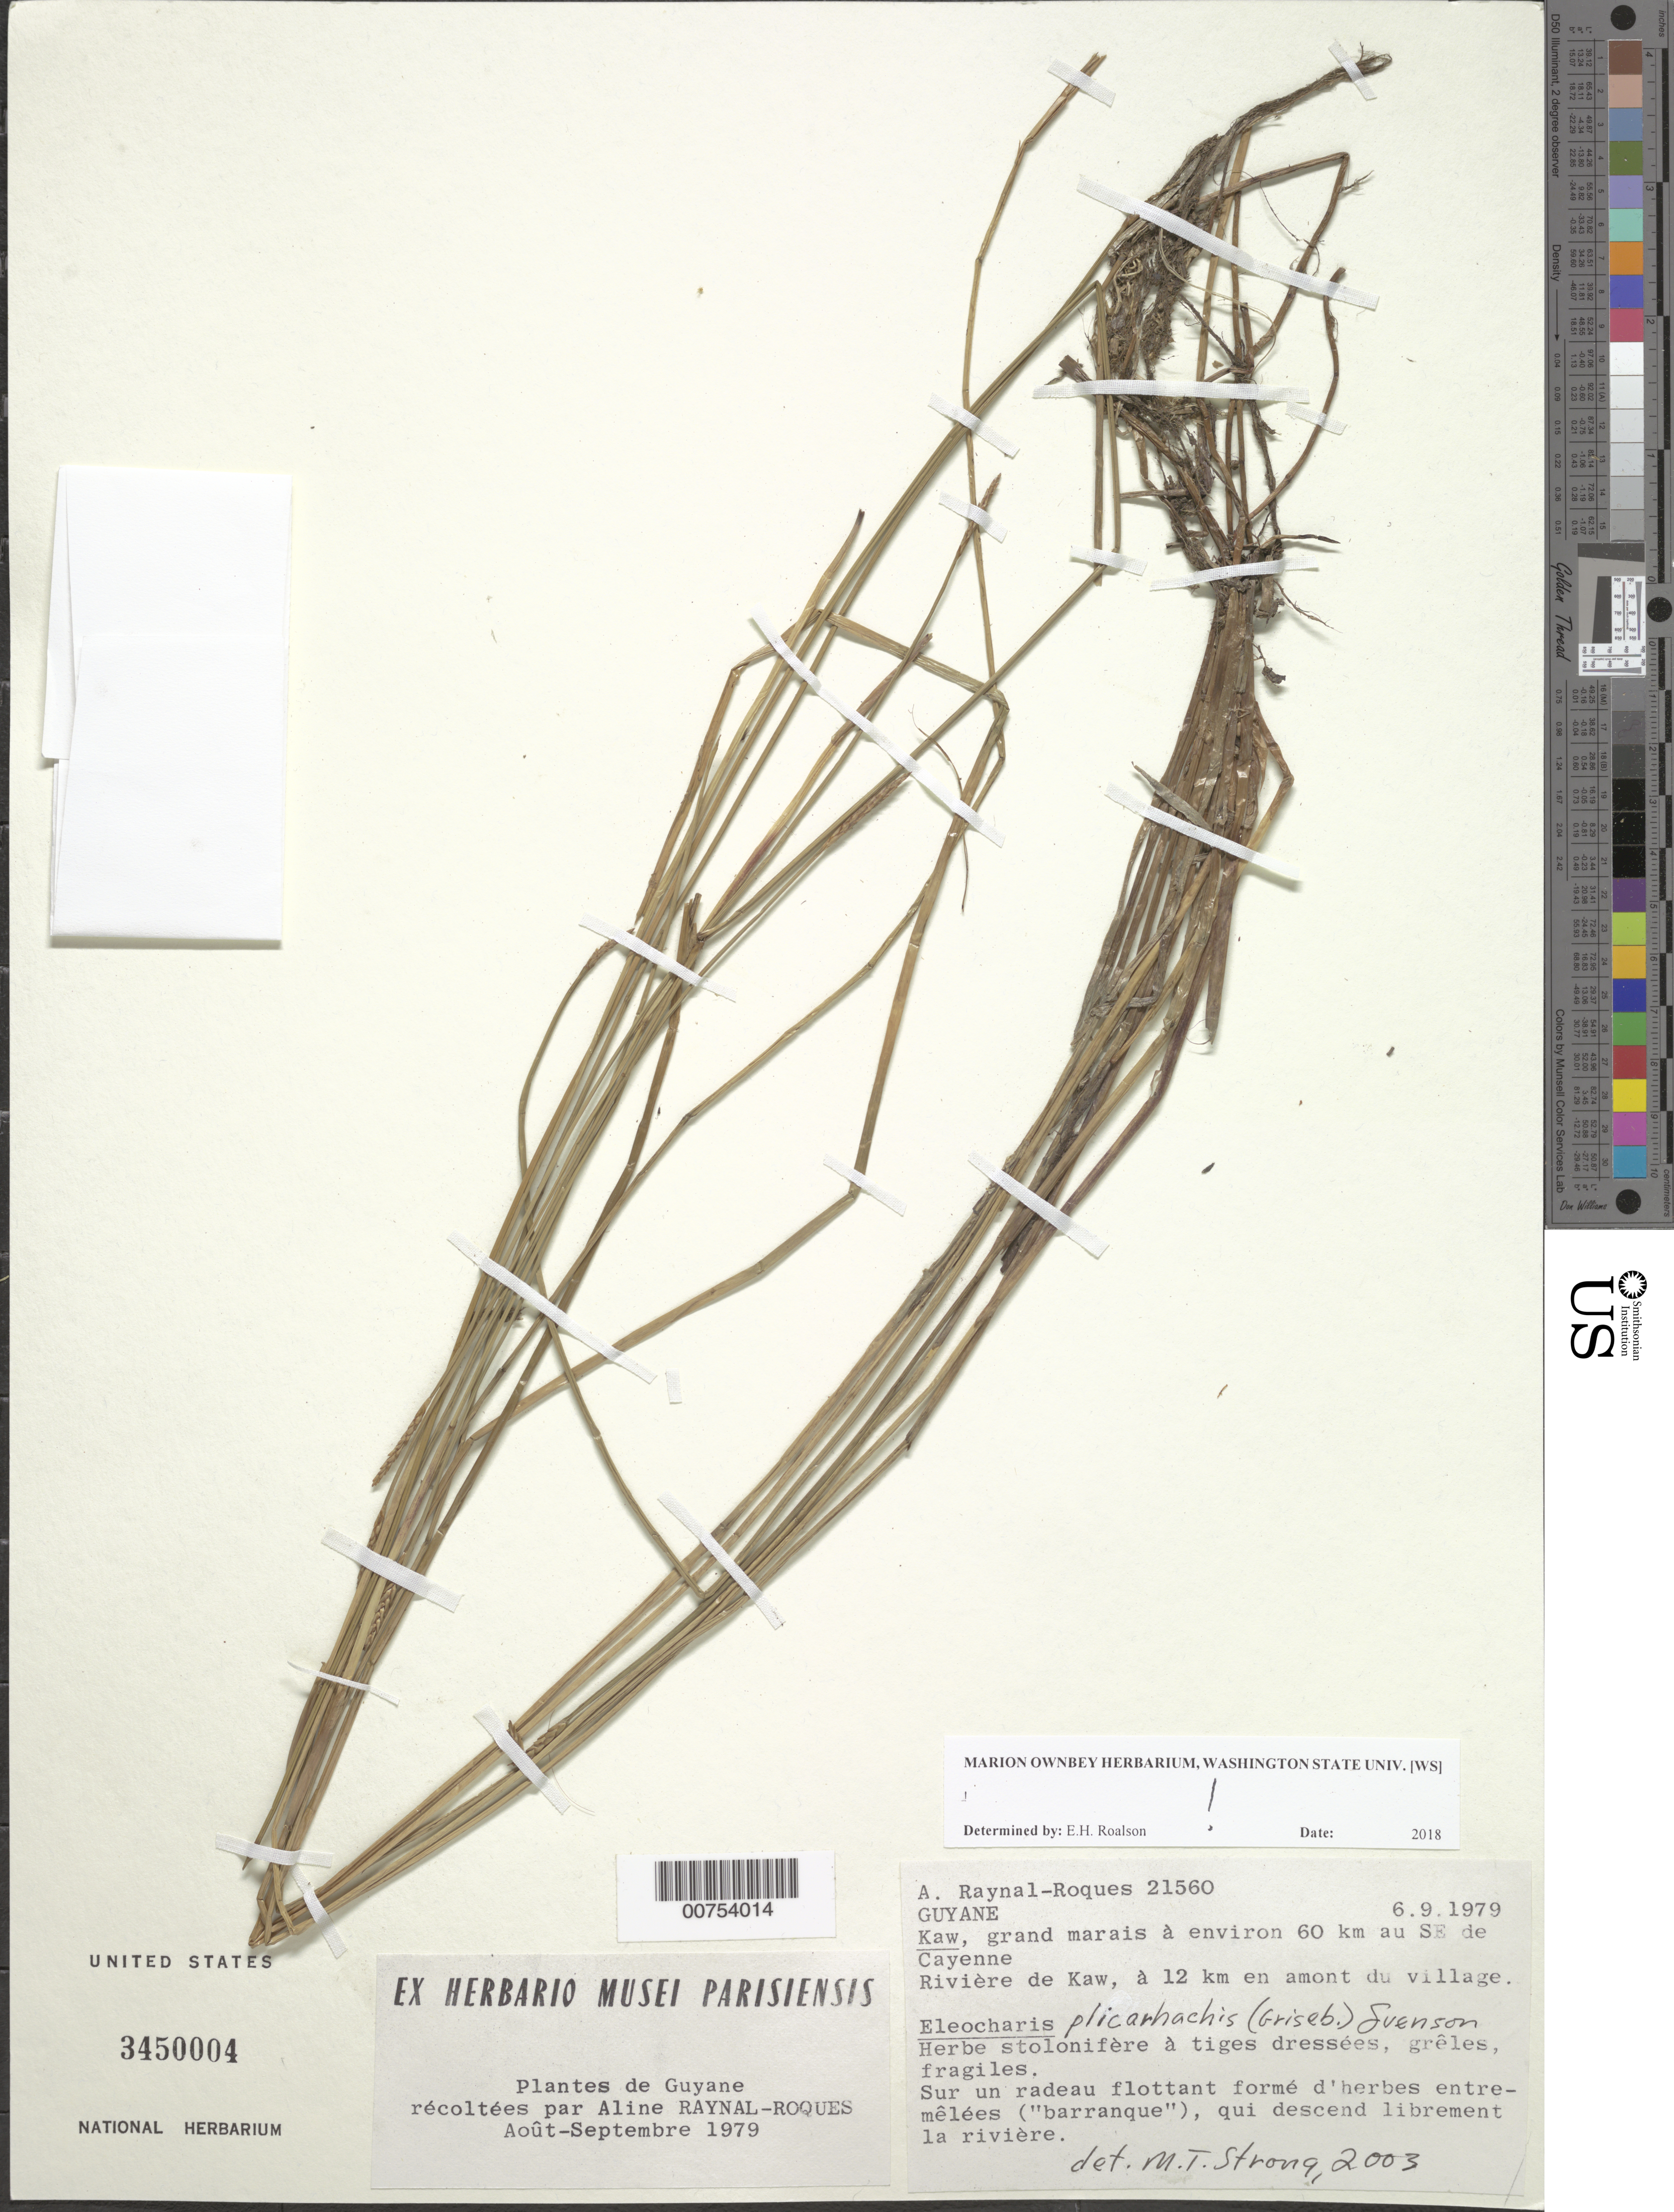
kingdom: Plantae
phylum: Tracheophyta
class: Liliopsida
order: Poales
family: Cyperaceae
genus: Eleocharis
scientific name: Eleocharis plicarhachis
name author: (Griseb.) Svenson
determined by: Strong, M. T., (US), Smithsonian Institution - National Museum of Natural History (UNITED STATES)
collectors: A. M. Raynal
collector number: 21560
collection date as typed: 6-Sep-79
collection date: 1979-09-06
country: French Guiana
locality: Marais de Kaw, 60 km SE of Cayenne, Riv. de Kaw, 12 km from village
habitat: Sur un radeau flottant forme d'herbes entremelees ("barranque"), qui descend librement la riviere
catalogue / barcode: US 3450004